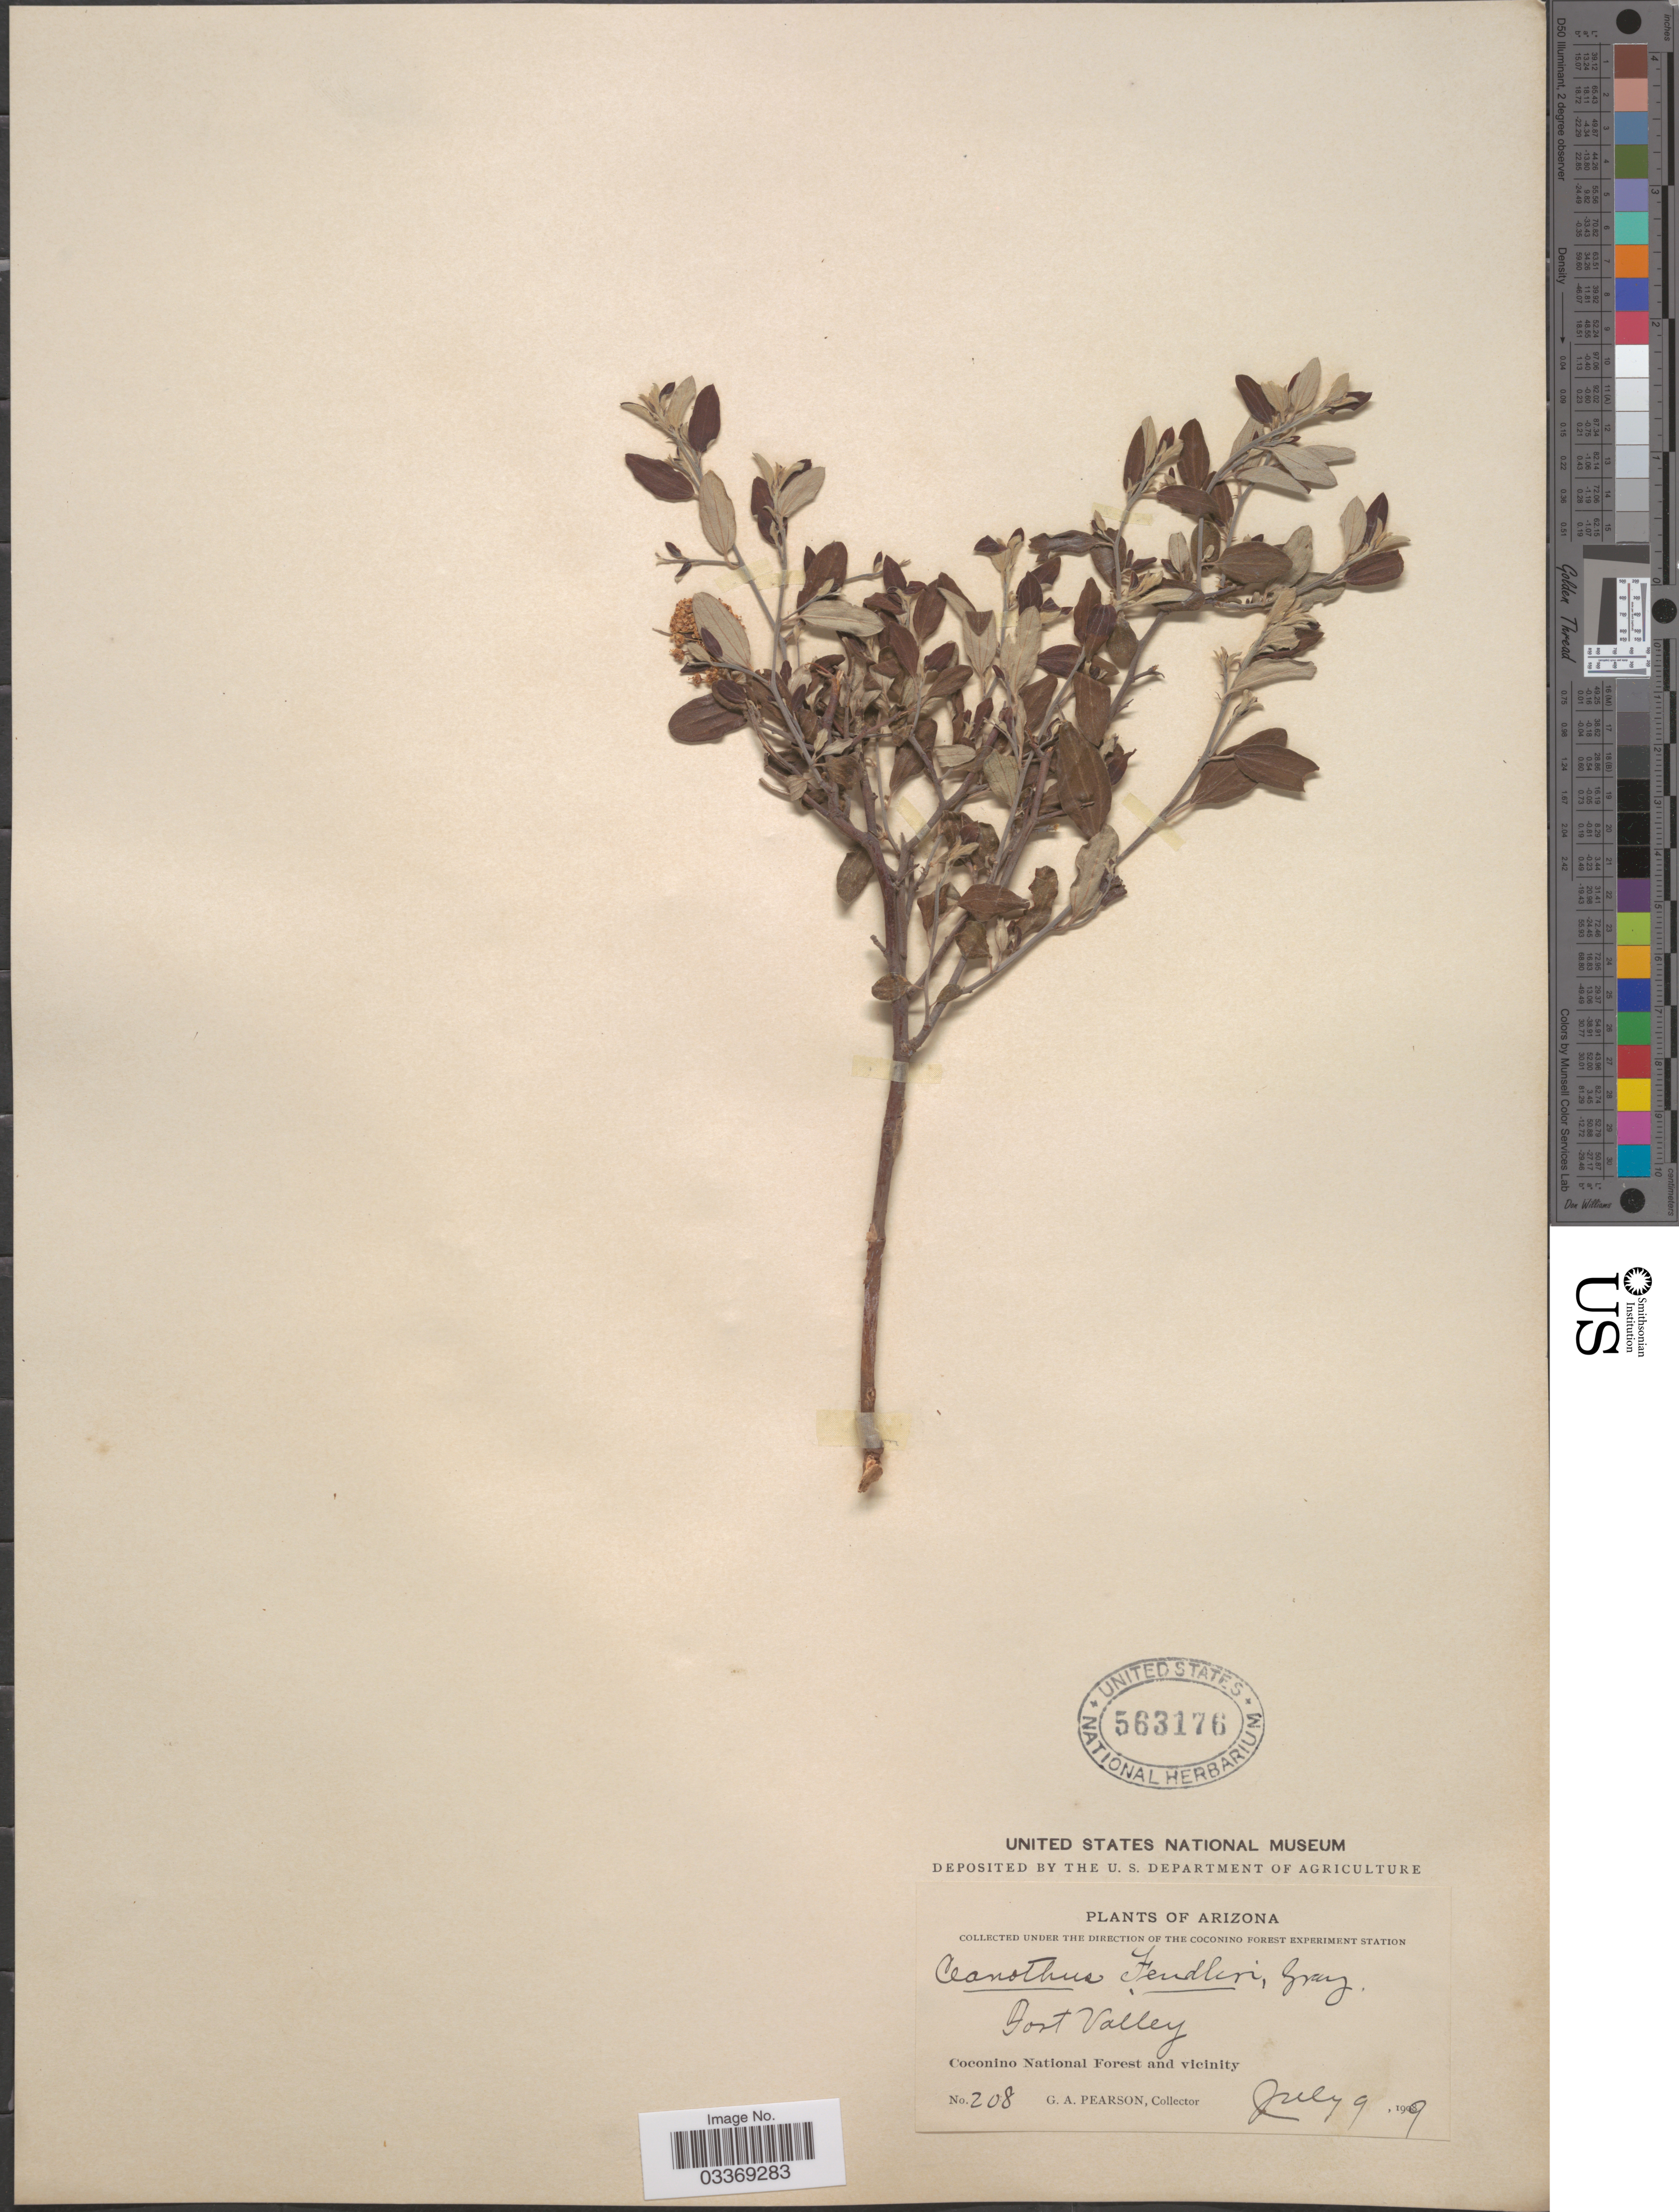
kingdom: Plantae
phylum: Tracheophyta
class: Magnoliopsida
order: Rosales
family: Rhamnaceae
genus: Ceanothus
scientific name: Ceanothus fendleri var. viridis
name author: A. Gray ex Trel.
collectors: G. Pearson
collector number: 208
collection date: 1909-07-09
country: United States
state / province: Arizona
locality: Fort Valley, Coconino National Forest and vicinity.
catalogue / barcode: US 563176